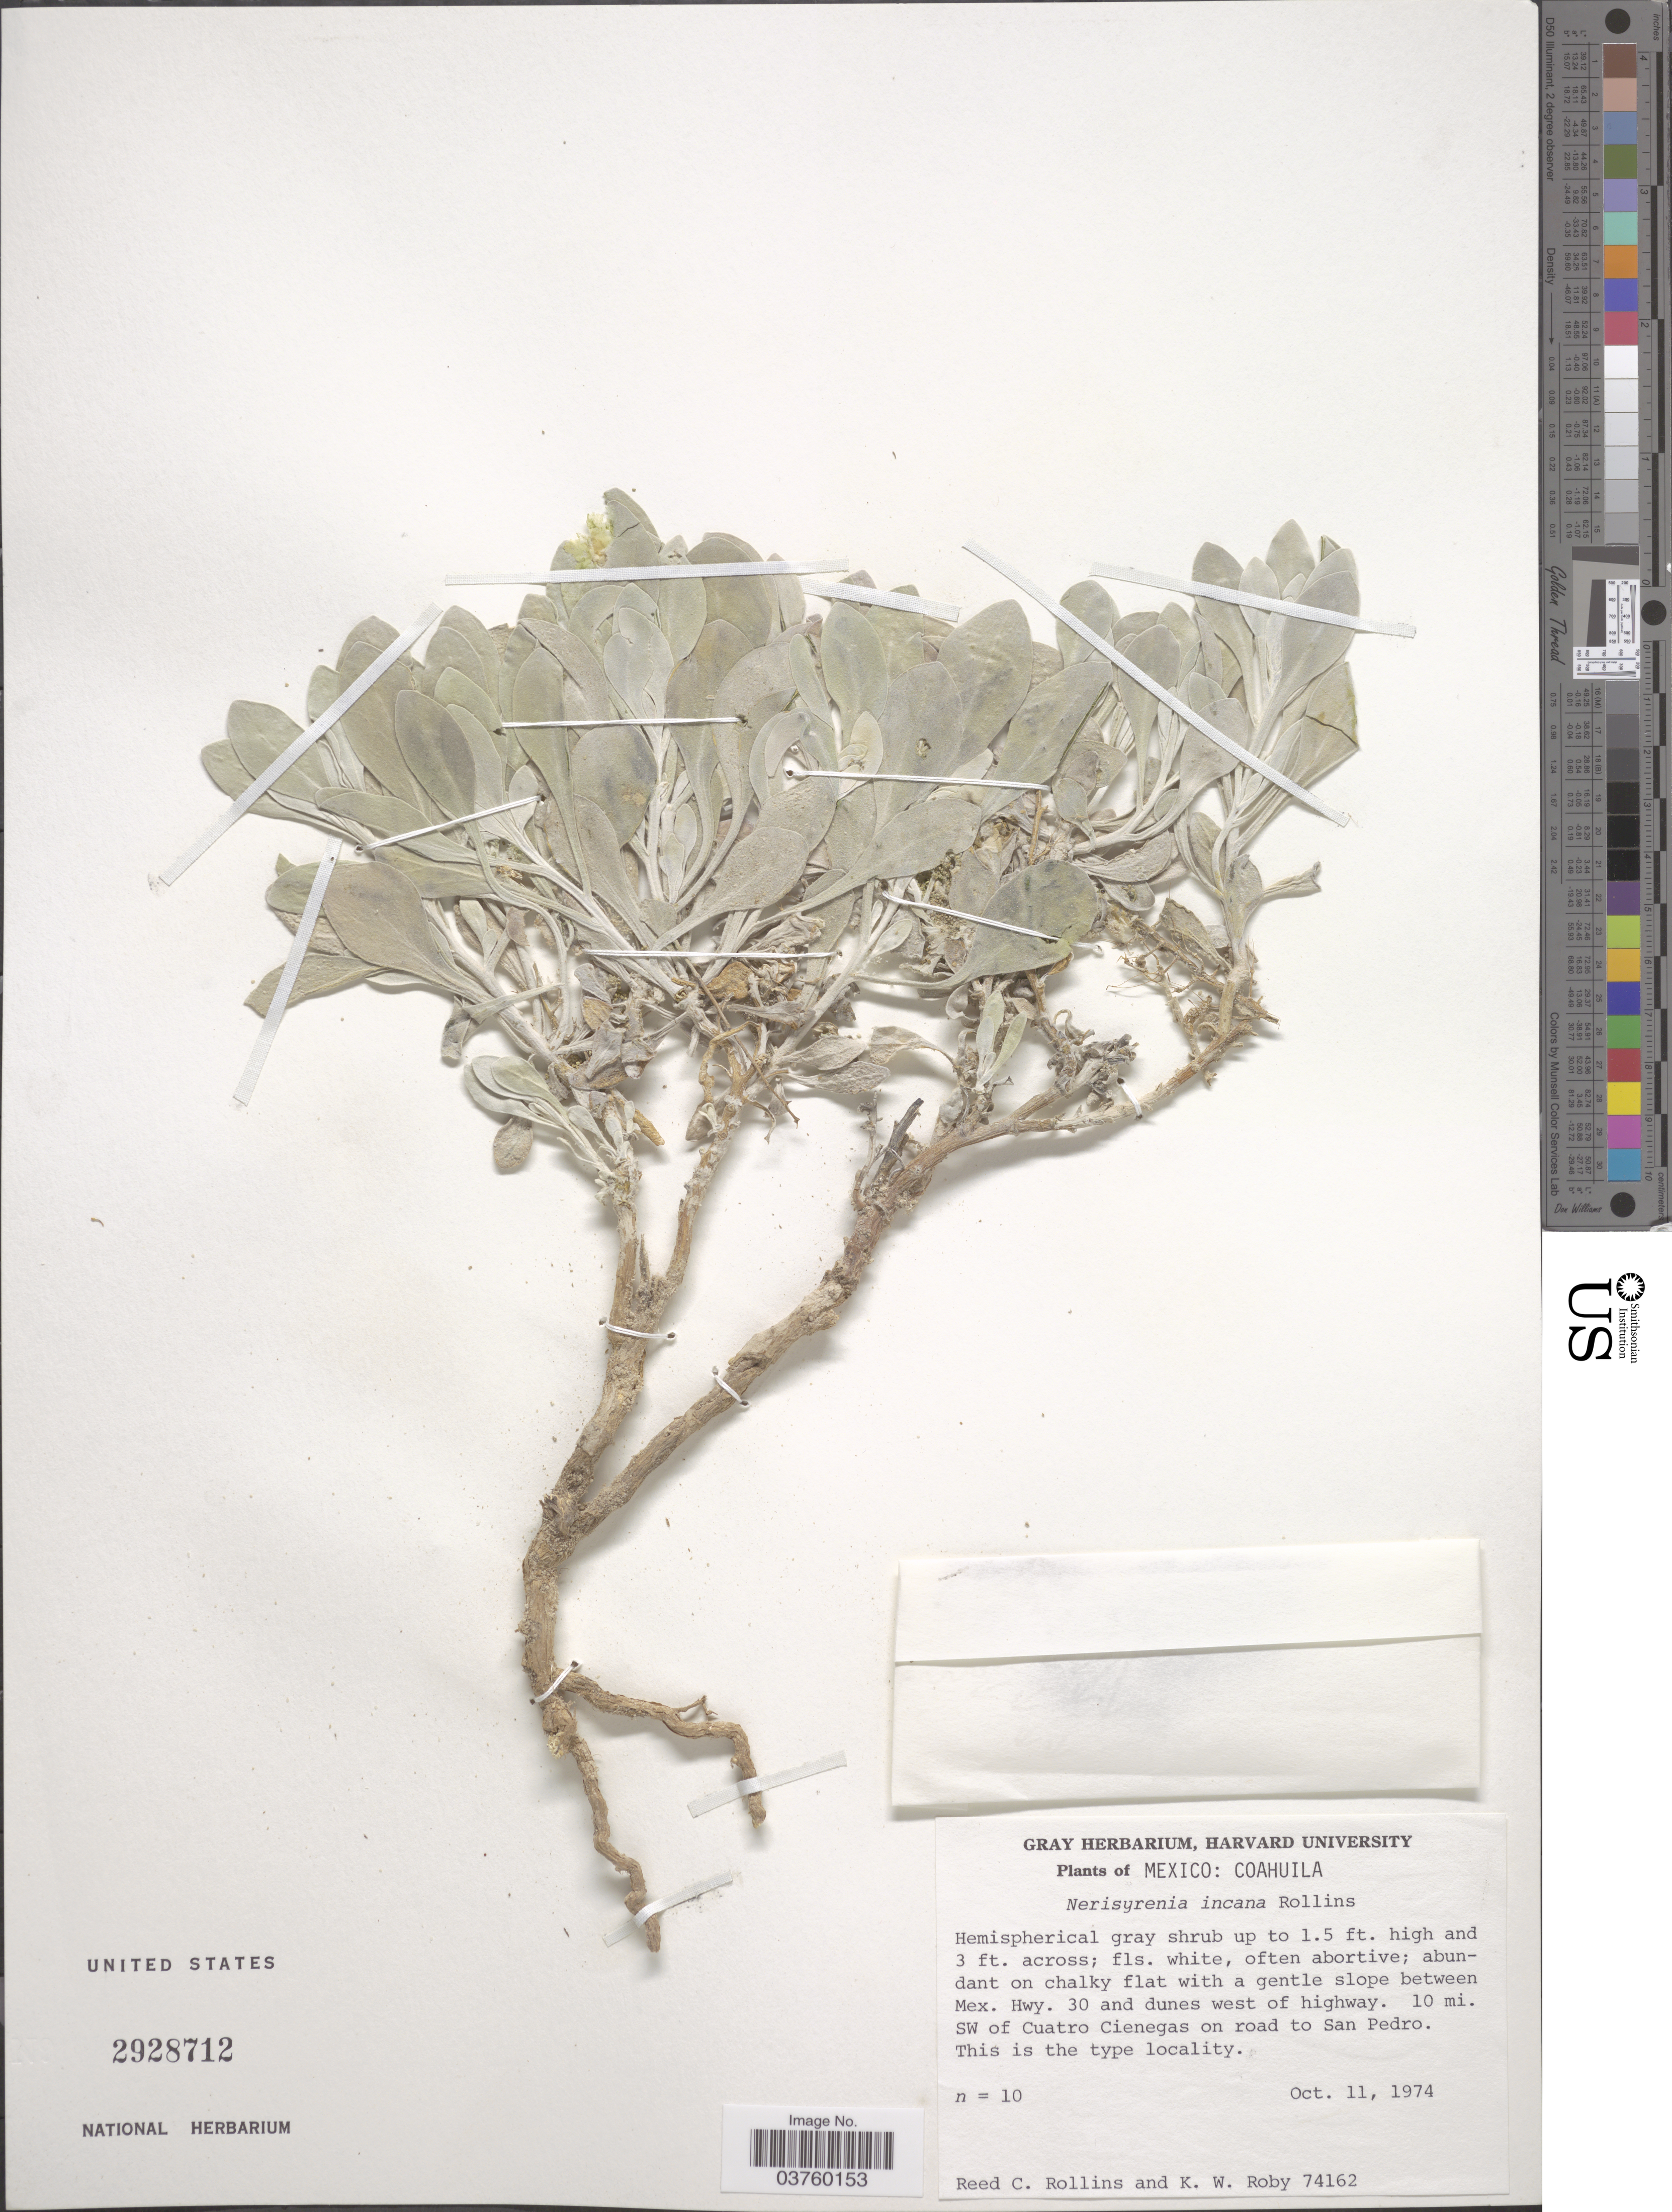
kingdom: Plantae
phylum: Tracheophyta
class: Magnoliopsida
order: Brassicales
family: Brassicaceae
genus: Nerisyrenia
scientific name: Nerisyrenia incana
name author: Rollins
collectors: R. C. Rollins & K. W. Roby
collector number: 74162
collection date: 1974-10-11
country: Mexico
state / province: Coahuila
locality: Abundant on chalky flat with a gentle slope between Mex. Hwy. 30 and dunes west of highway. 10 mi. SW of Cuatro Cienegas on road to San Pedro.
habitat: abundant on chalky flat with a gentle slope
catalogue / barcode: US 2928712